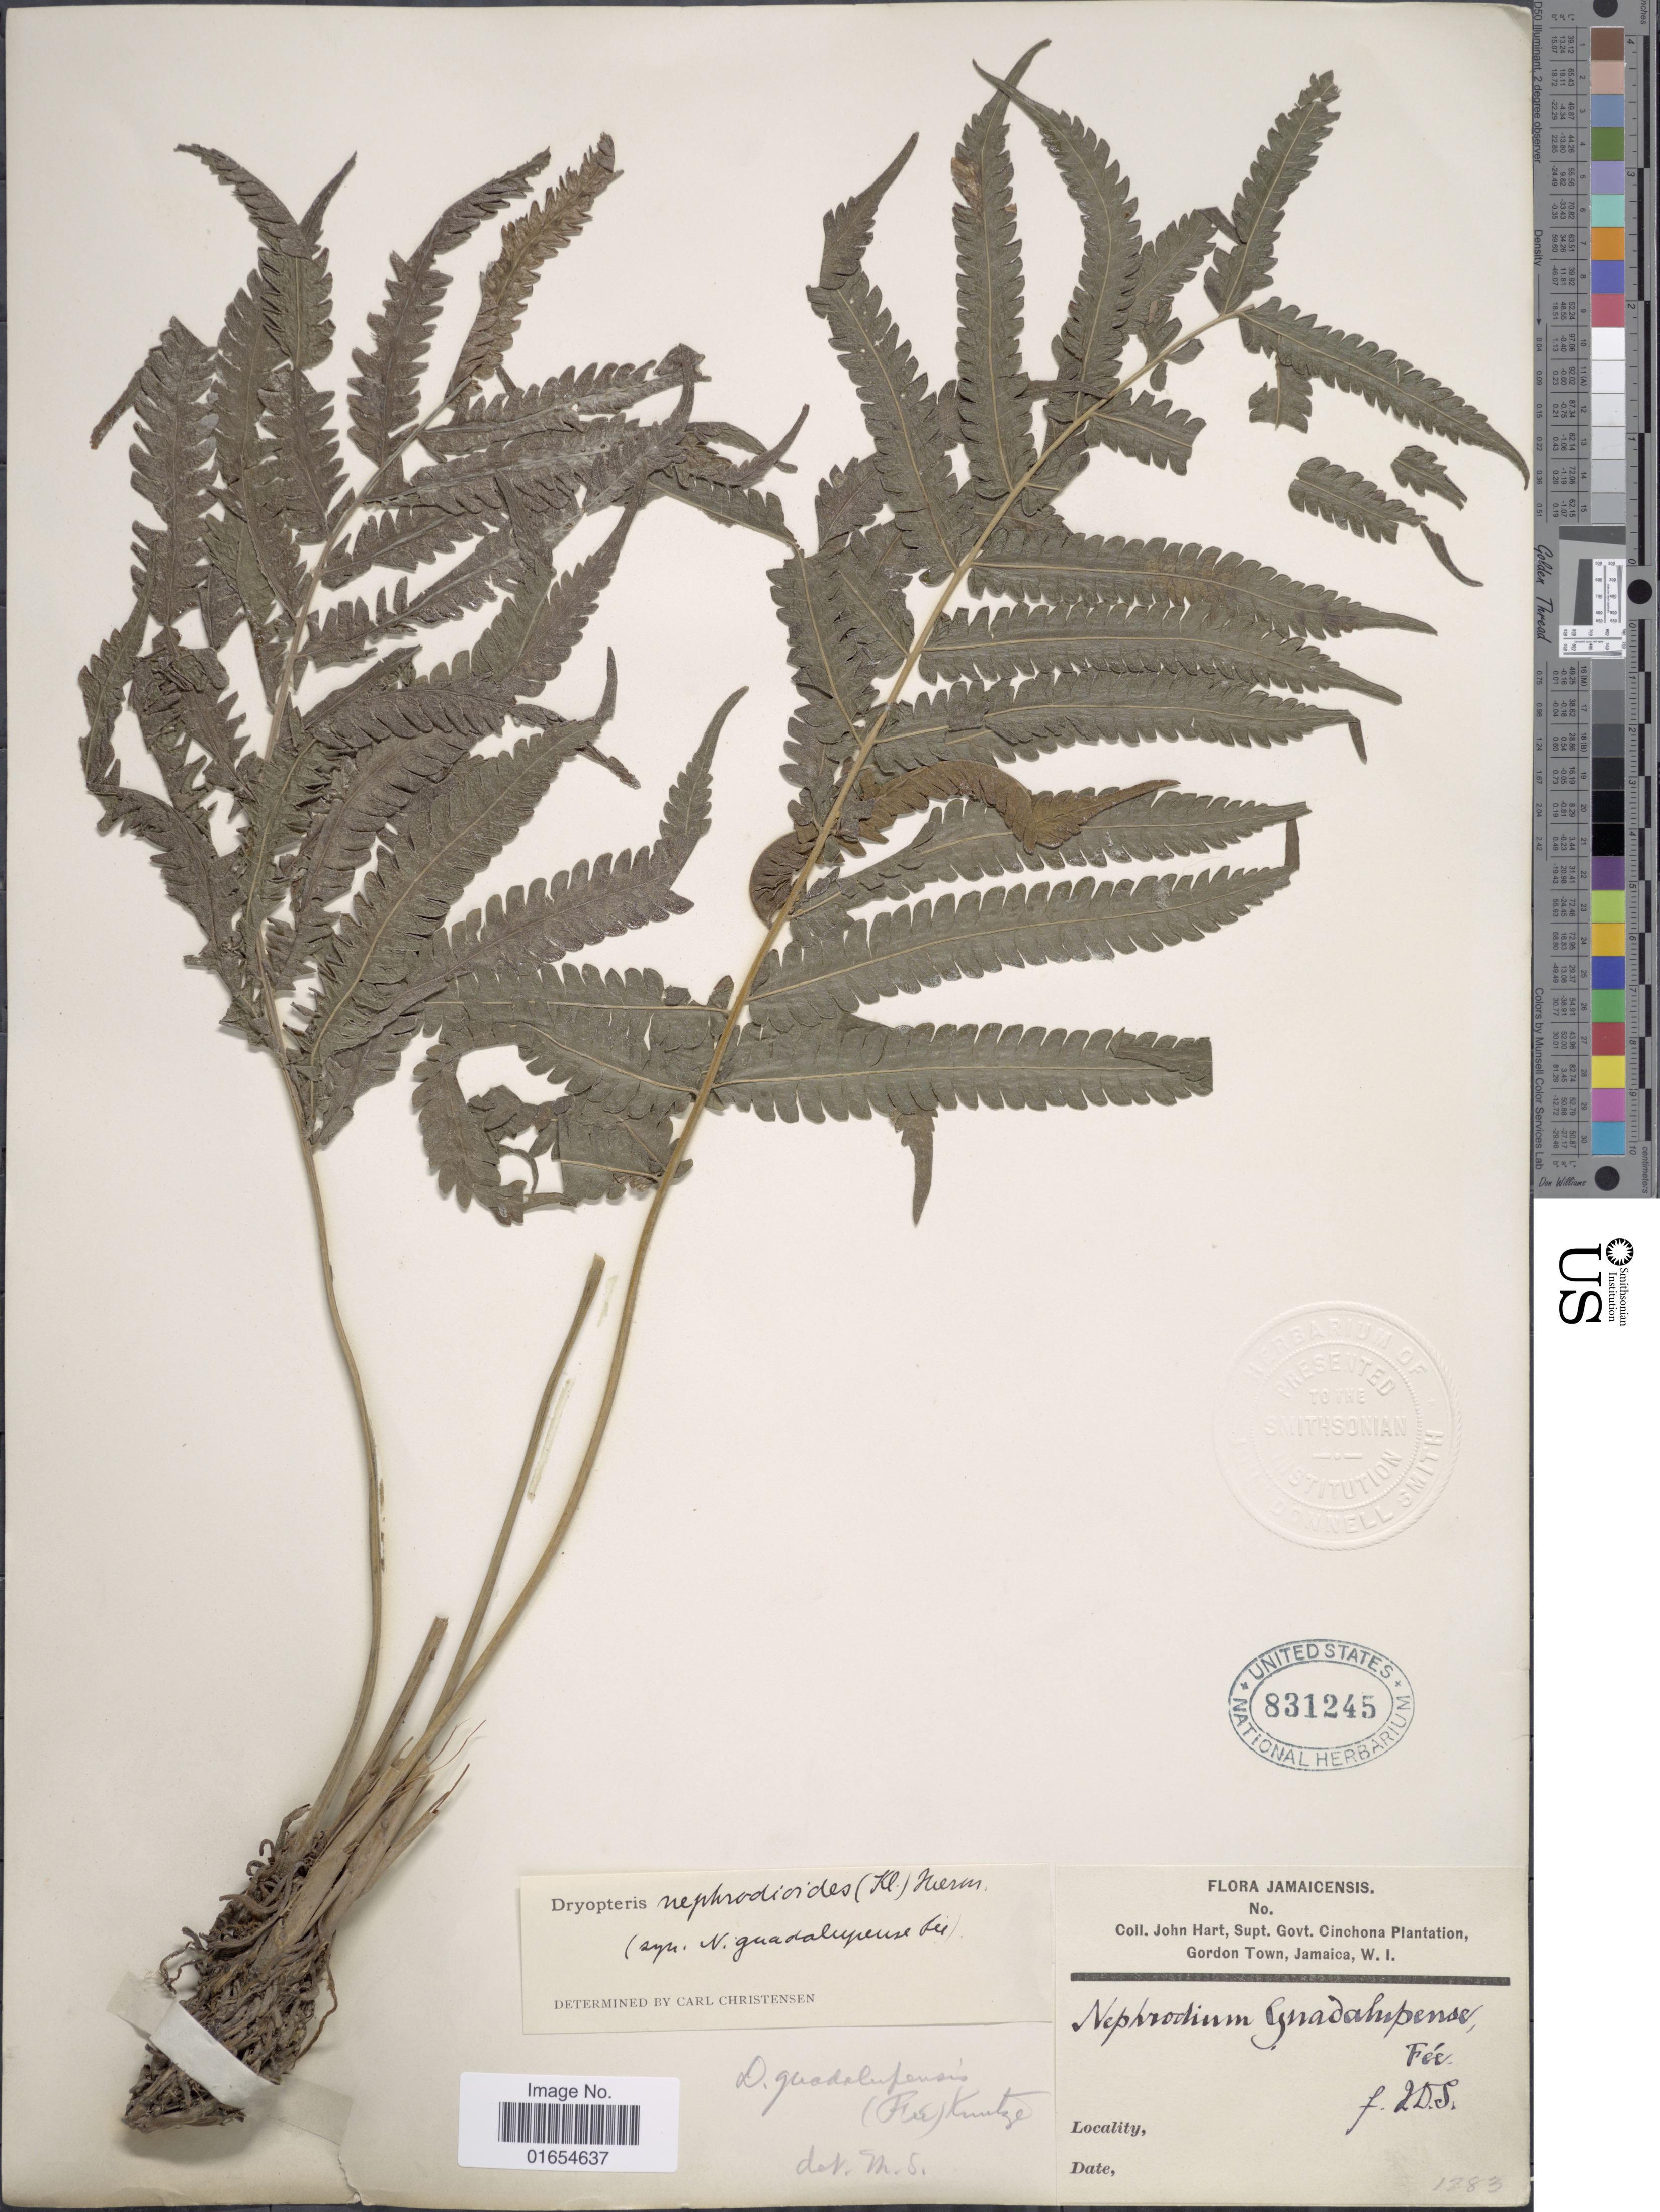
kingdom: Plantae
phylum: Tracheophyta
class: Polypodiopsida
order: Polypodiales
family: Thelypteridaceae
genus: Goniopteris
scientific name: Goniopteris nephrodioides (Klotzsch) comb. nov., ined 2015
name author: (Klotzsch)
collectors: J. H. Hart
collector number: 1283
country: Jamaica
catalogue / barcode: US 831245